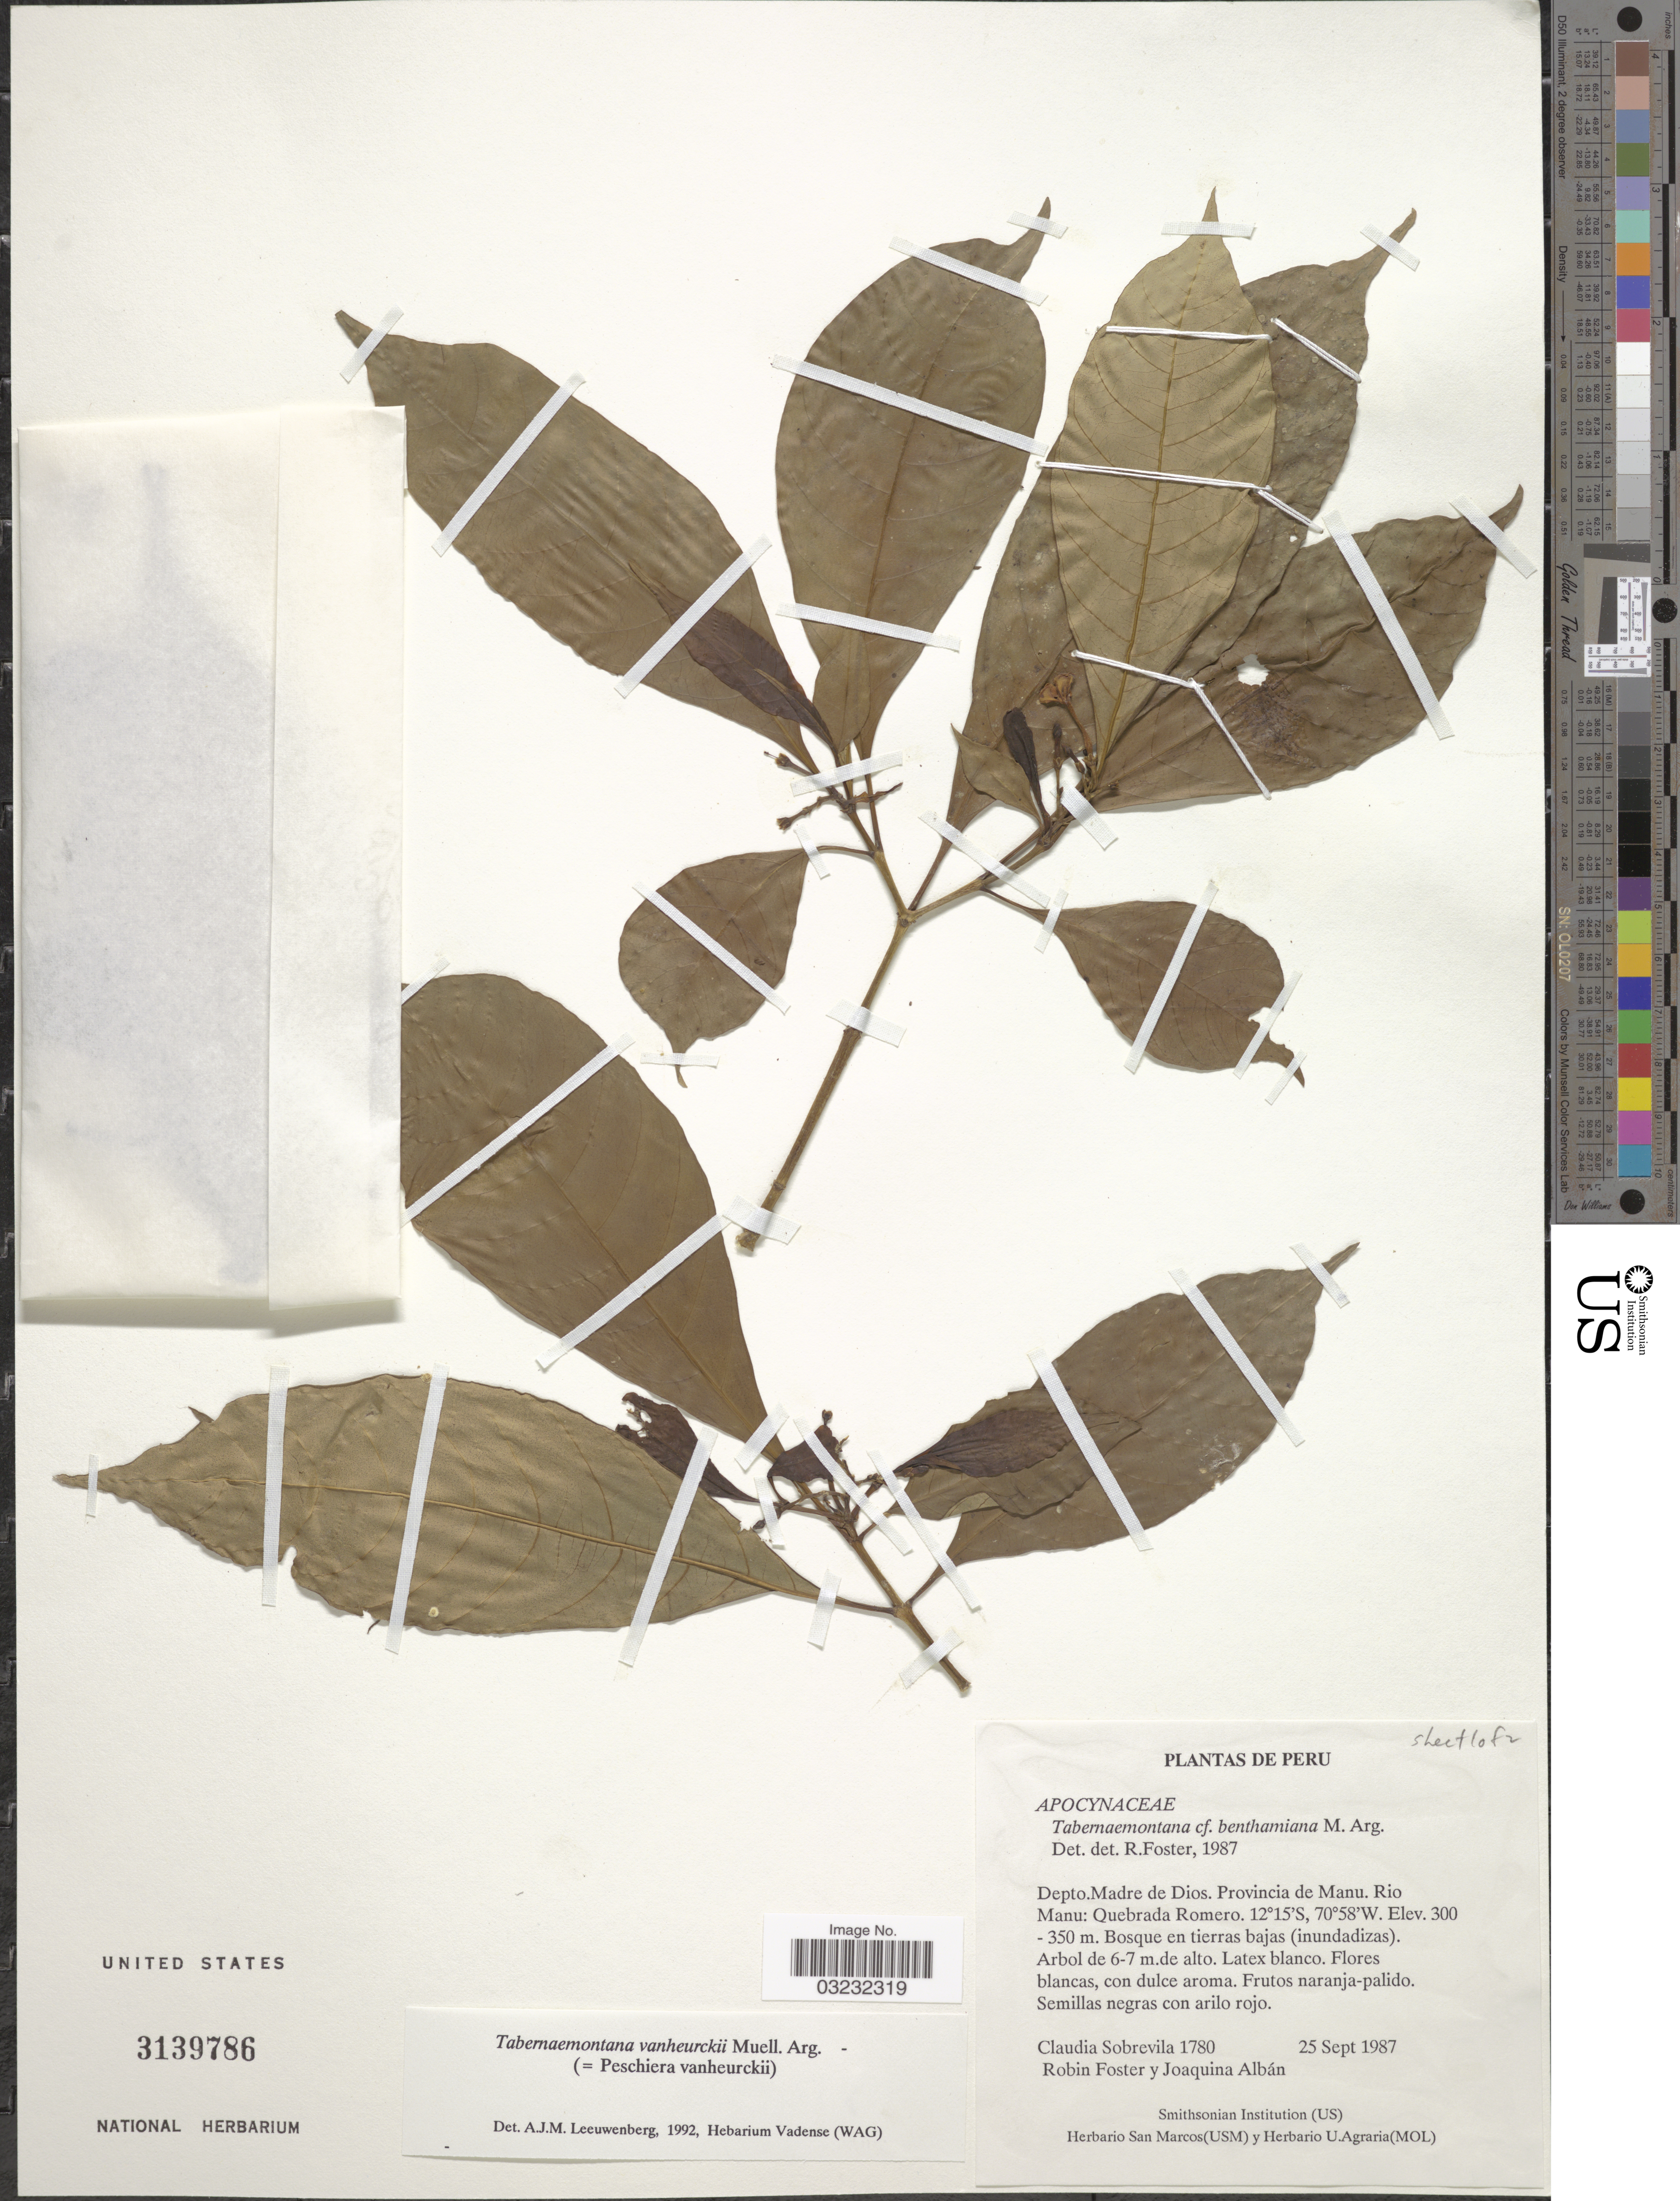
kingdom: Plantae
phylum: Tracheophyta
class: Magnoliopsida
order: Gentianales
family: Apocynaceae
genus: Tabernaemontana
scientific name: Tabernaemontana vanheurckii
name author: Müll. Arg.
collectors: C. Sobrevila, R. B. Foster & J. Alban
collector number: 1780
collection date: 1987-09-25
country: Peru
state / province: Madre de Dios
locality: Depto. Madre de Dios. Provincia de Manu. Rio Manu: Quebrada Romero.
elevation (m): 300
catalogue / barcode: US 3139786